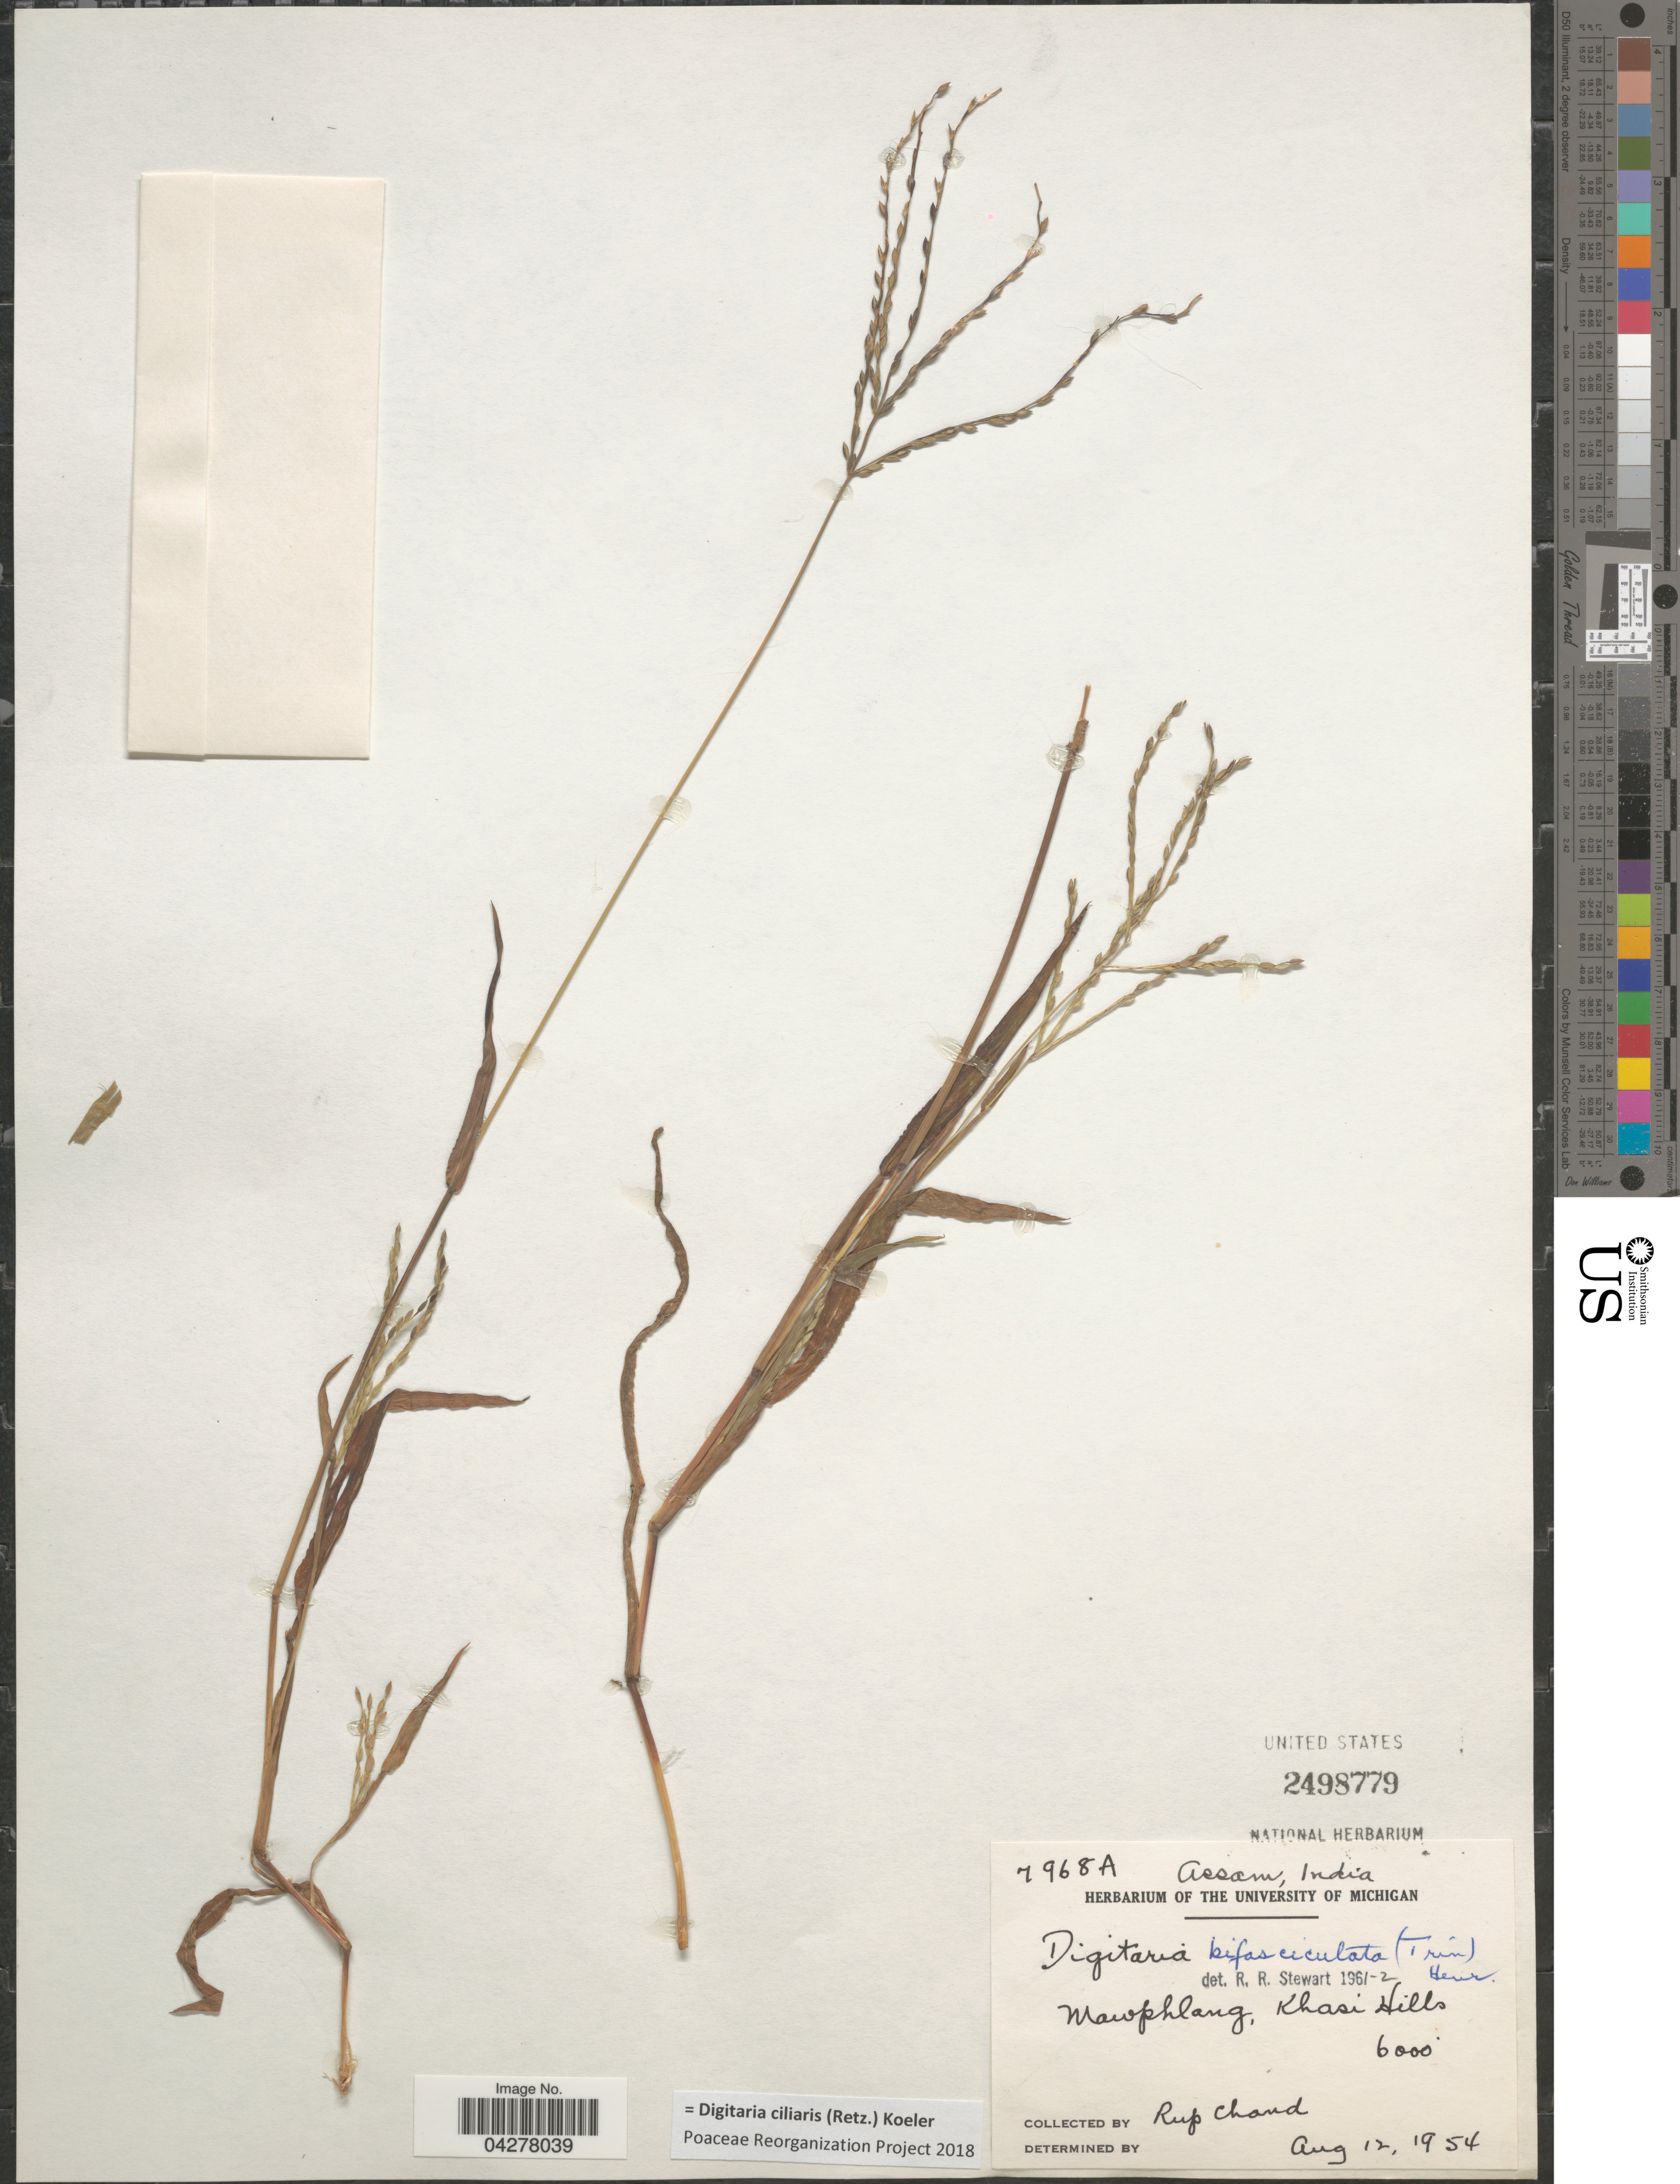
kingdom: Plantae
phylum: Tracheophyta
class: Liliopsida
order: Poales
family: Poaceae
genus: Digitaria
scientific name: Digitaria compacta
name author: (Roth) Veldkamp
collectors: R. Chand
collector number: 7968A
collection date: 1954-08-12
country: India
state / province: Meghalaya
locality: Mawphlang, Khasi Hills.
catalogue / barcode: US 2498779